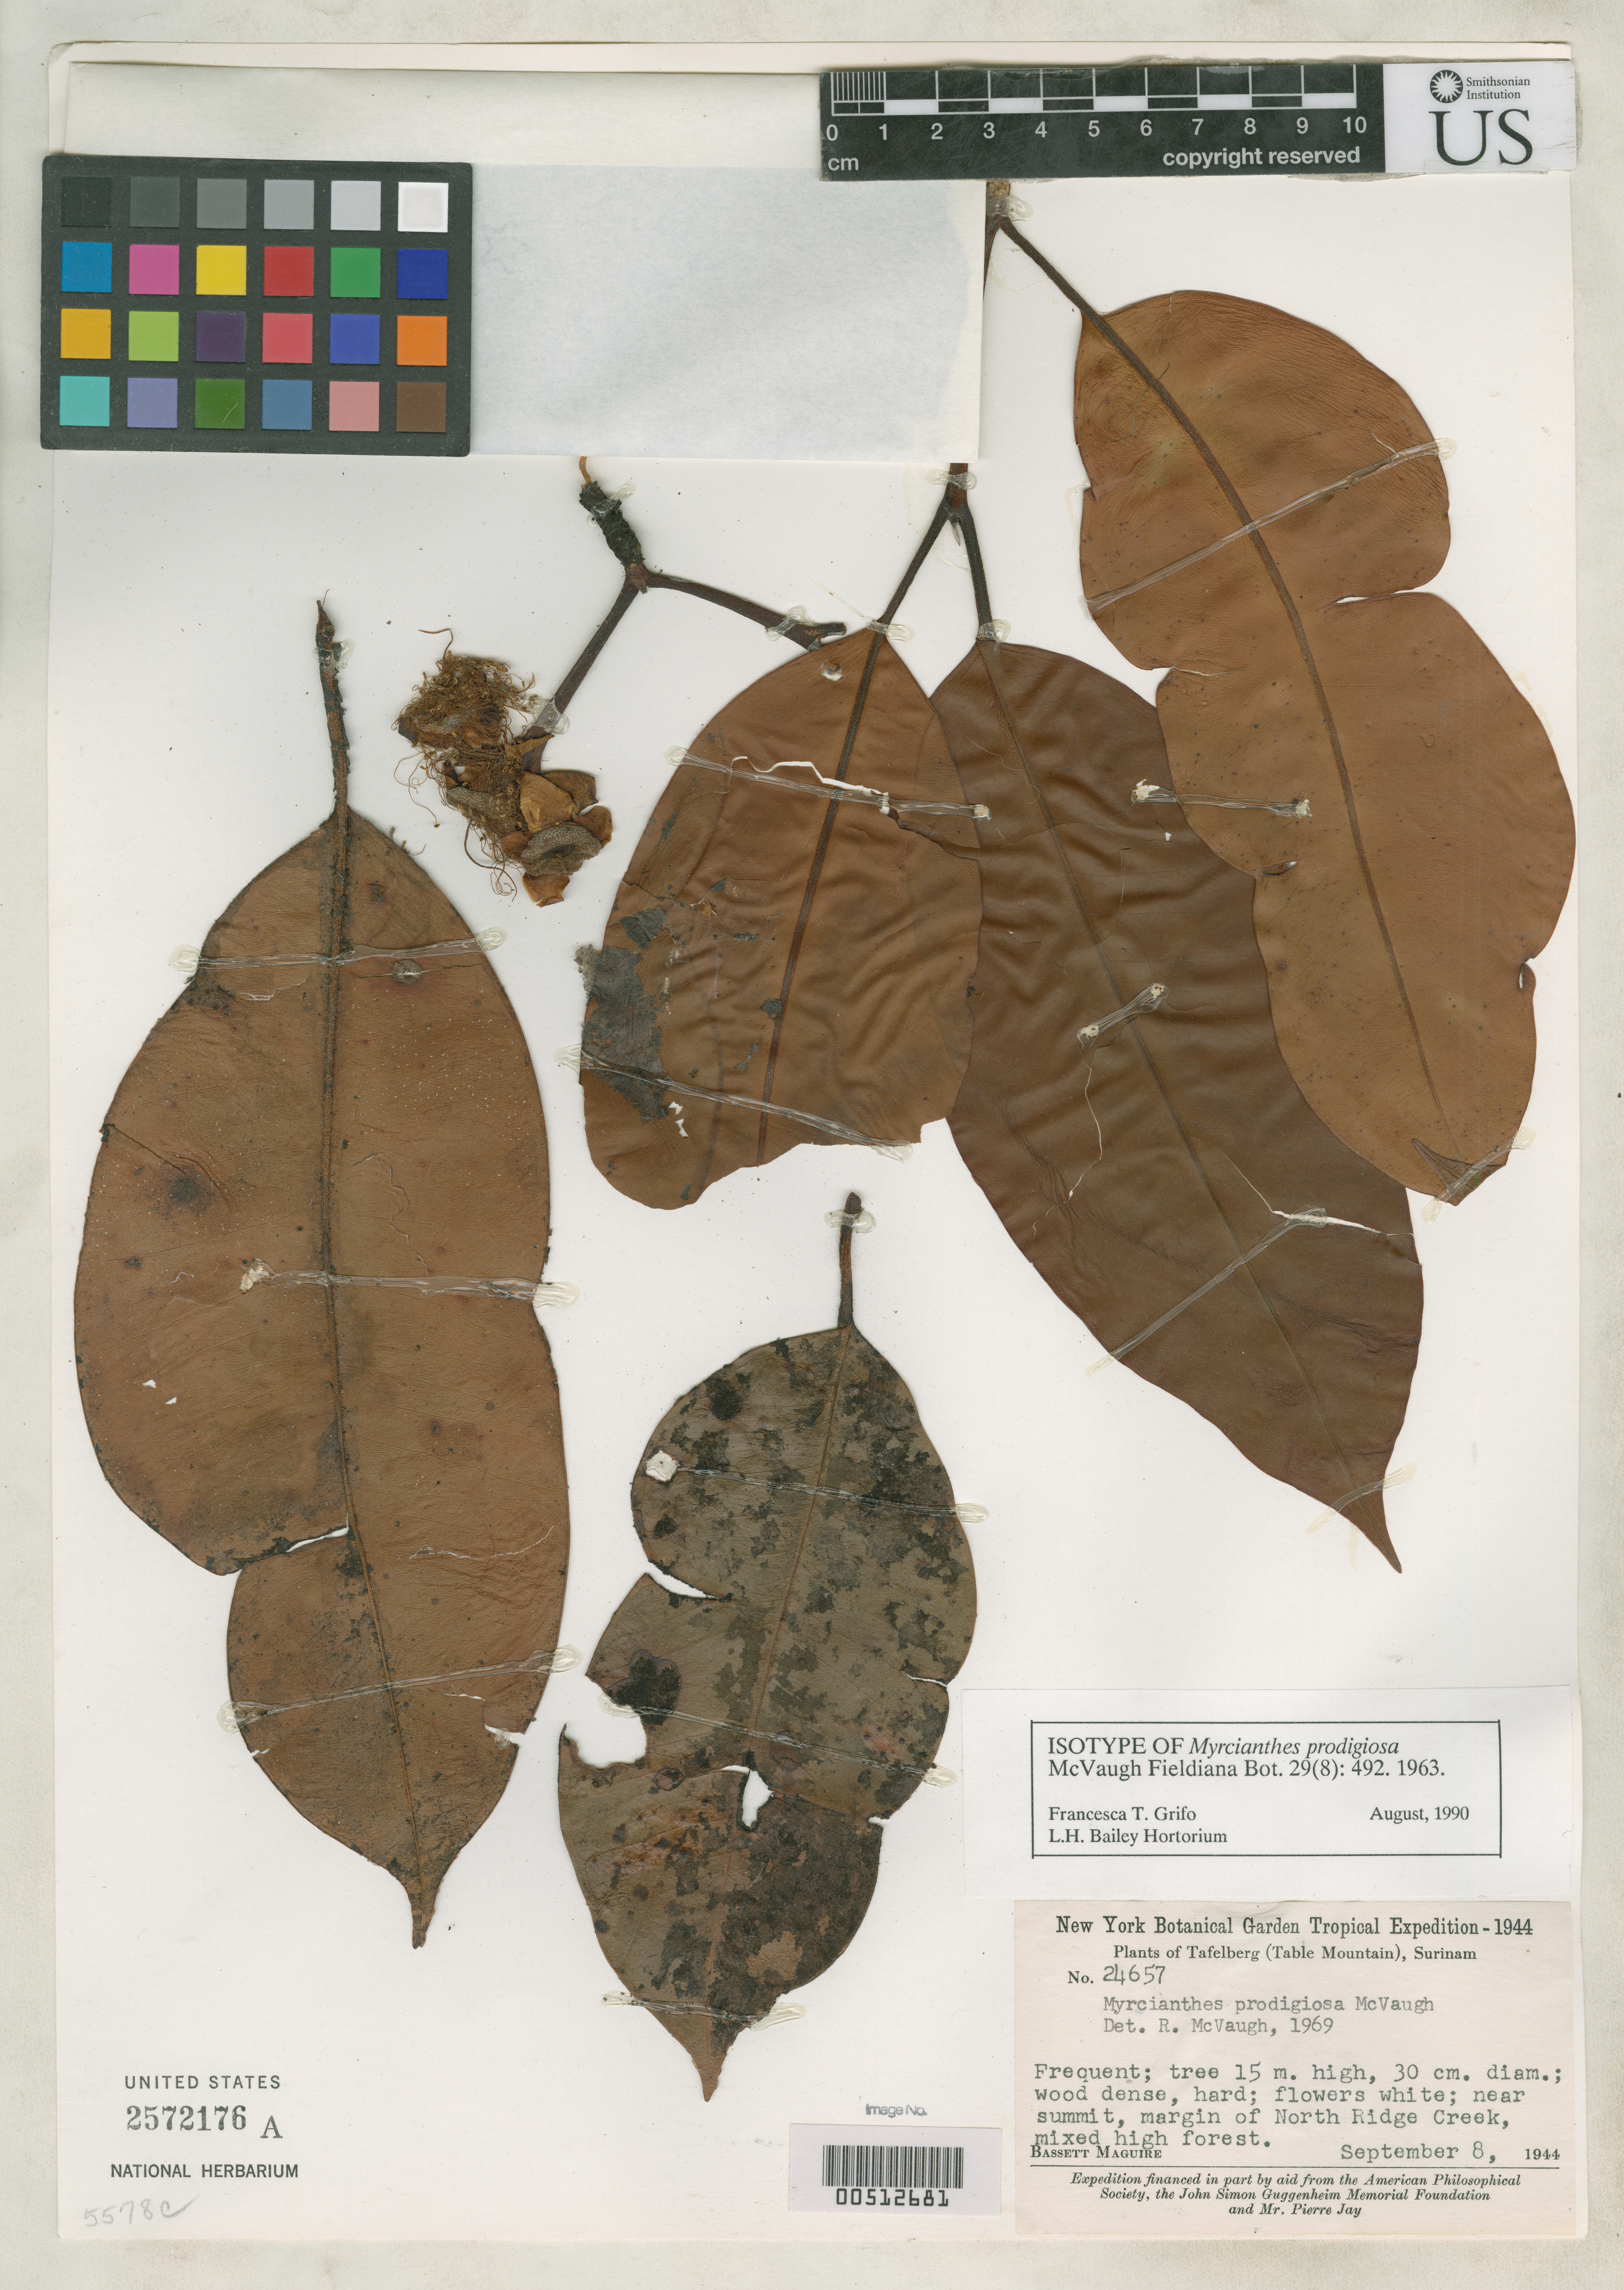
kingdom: Plantae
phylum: Tracheophyta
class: Magnoliopsida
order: Myrtales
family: Myrtaceae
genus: Myrcianthes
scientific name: Myrcianthes prodigiosa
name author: McVaugh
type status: Isotype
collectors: B. Maguire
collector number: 24657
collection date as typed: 08 Sep 1944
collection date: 1944-09-08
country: Suriname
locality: Tafelberg, Table Mountain, near summit, margin of north ridge creek.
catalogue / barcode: US 2572176A